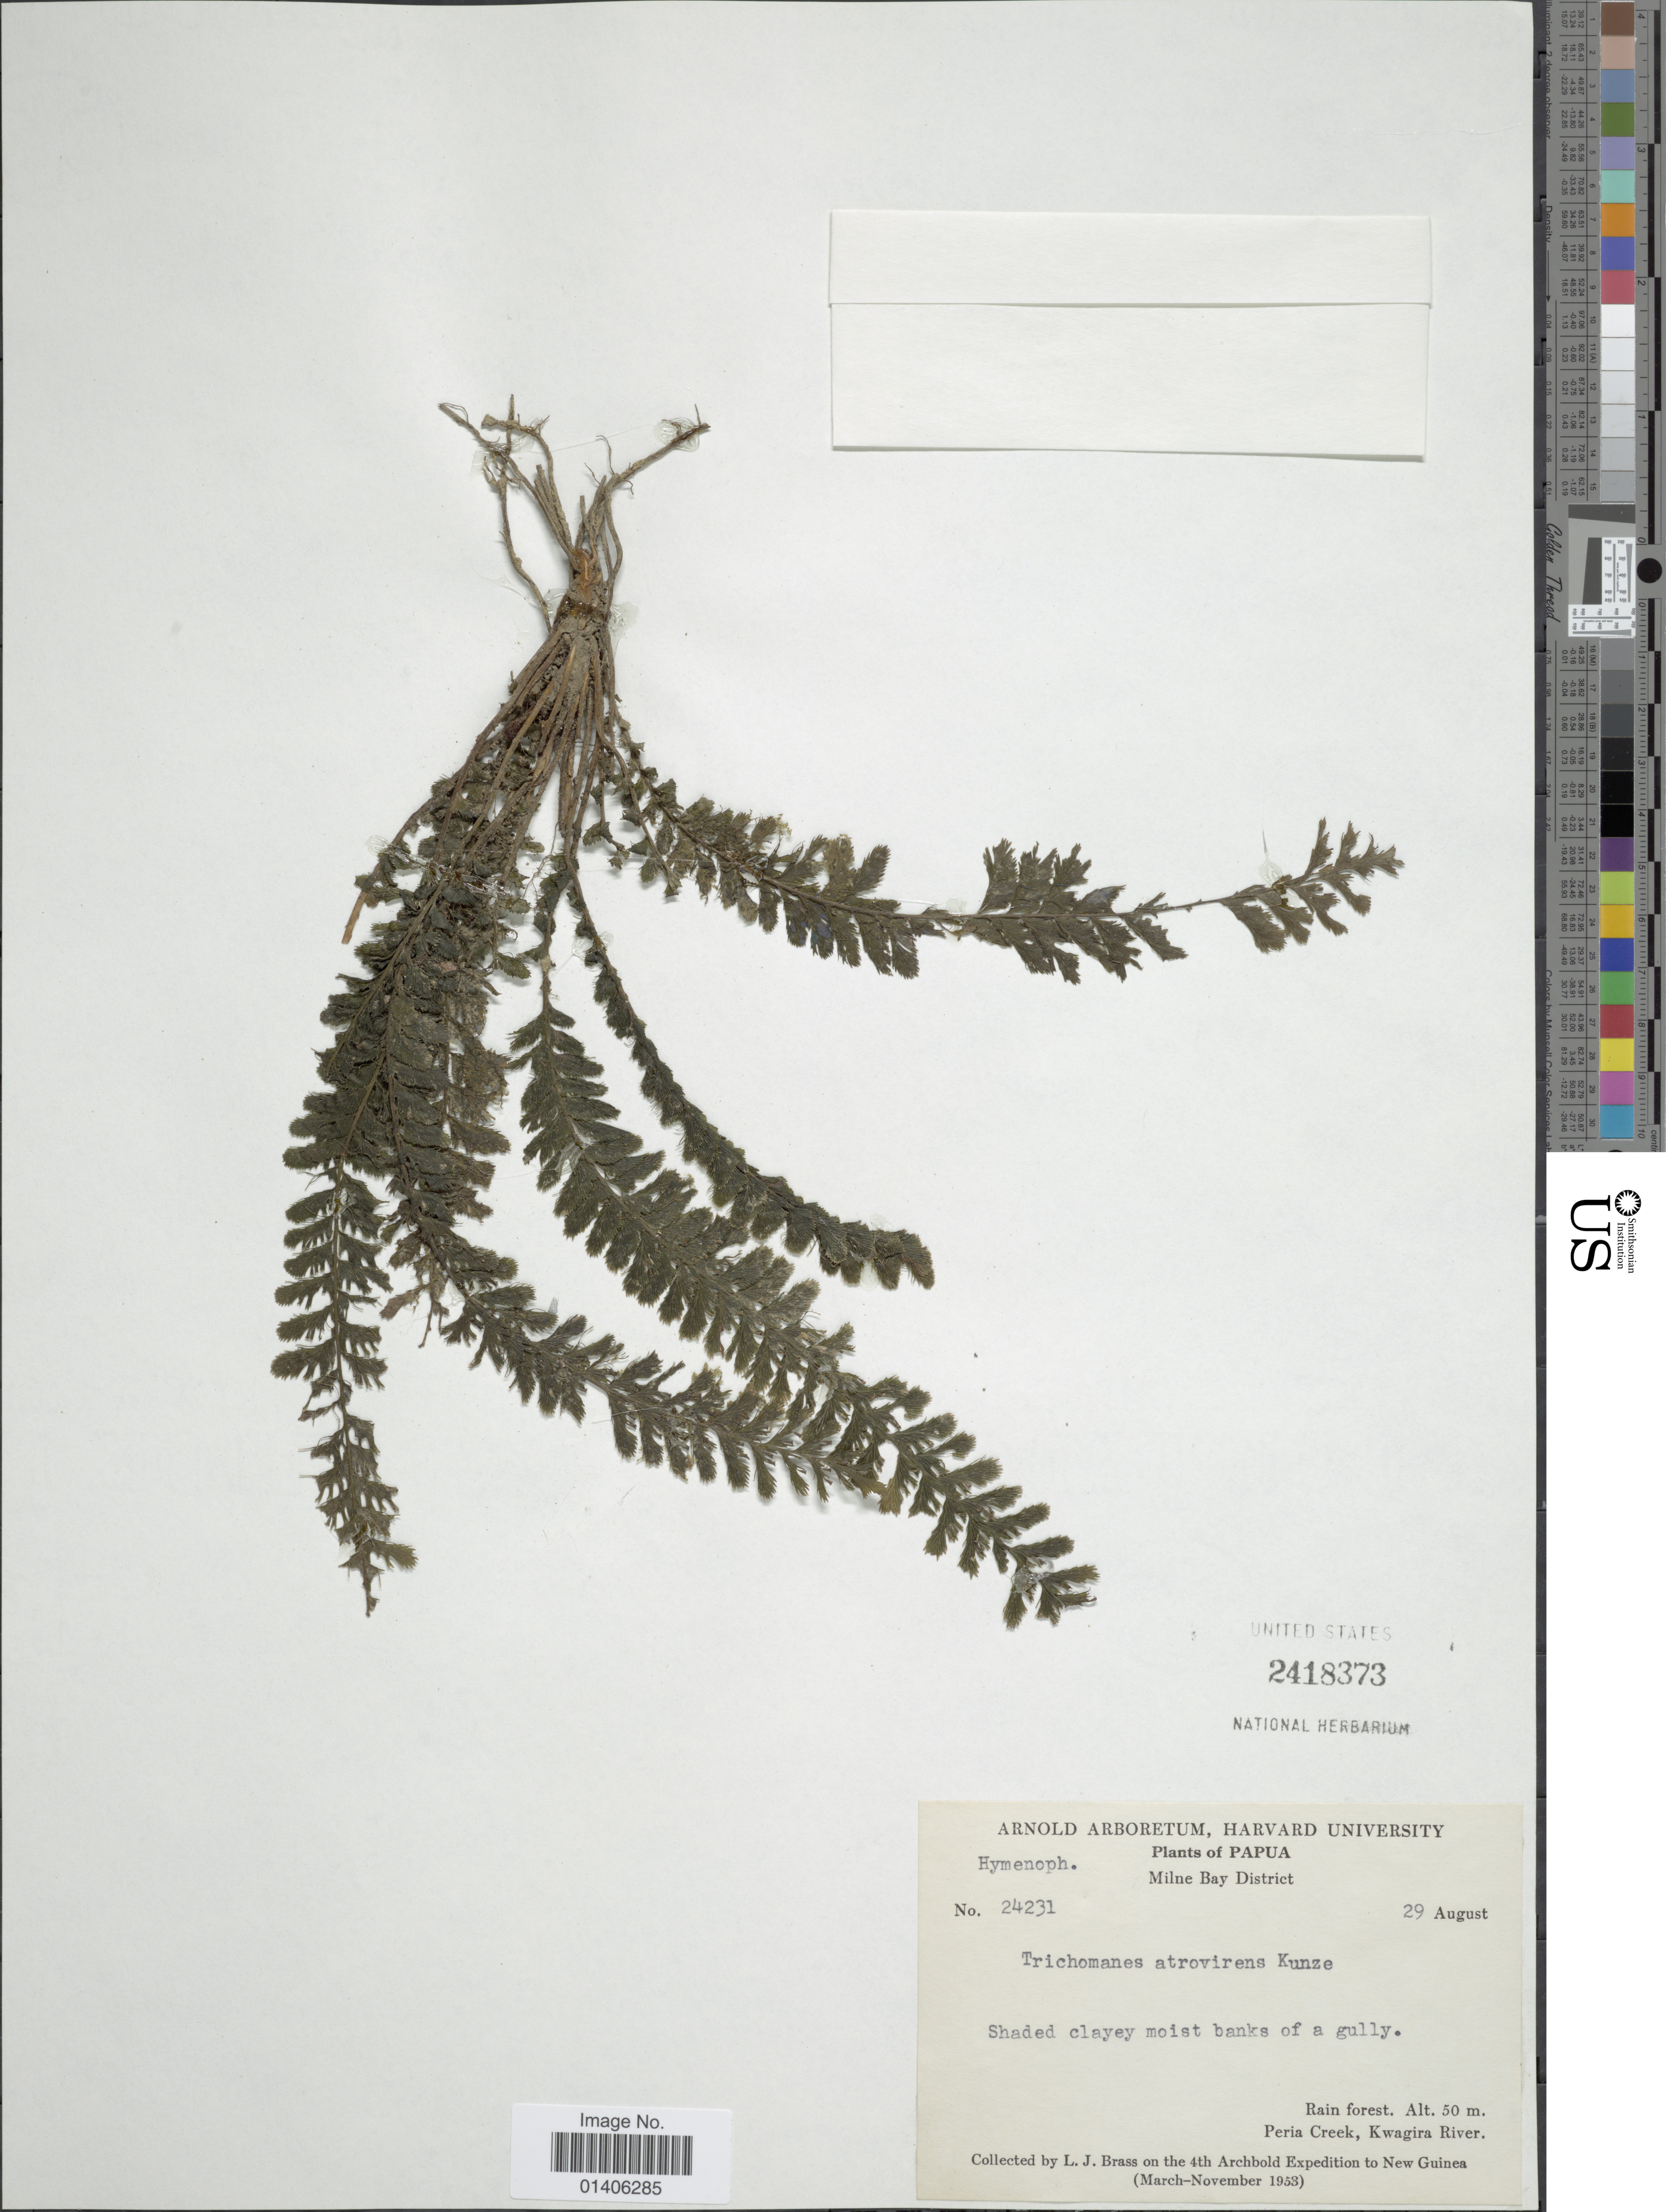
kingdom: Plantae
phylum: Tracheophyta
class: Polypodiopsida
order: Hymenophyllales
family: Hymenophyllaceae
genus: Cephalomanes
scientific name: Cephalomanes atrovirens subsp. boryanum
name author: (Kunze) K. Iwats.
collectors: L. J. Brass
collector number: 24231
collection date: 1953-08-29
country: Papua New Guinea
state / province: Milne Bay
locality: Milne Bay District, Rain forest, Peria Kwagira River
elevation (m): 50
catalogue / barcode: US 2418373